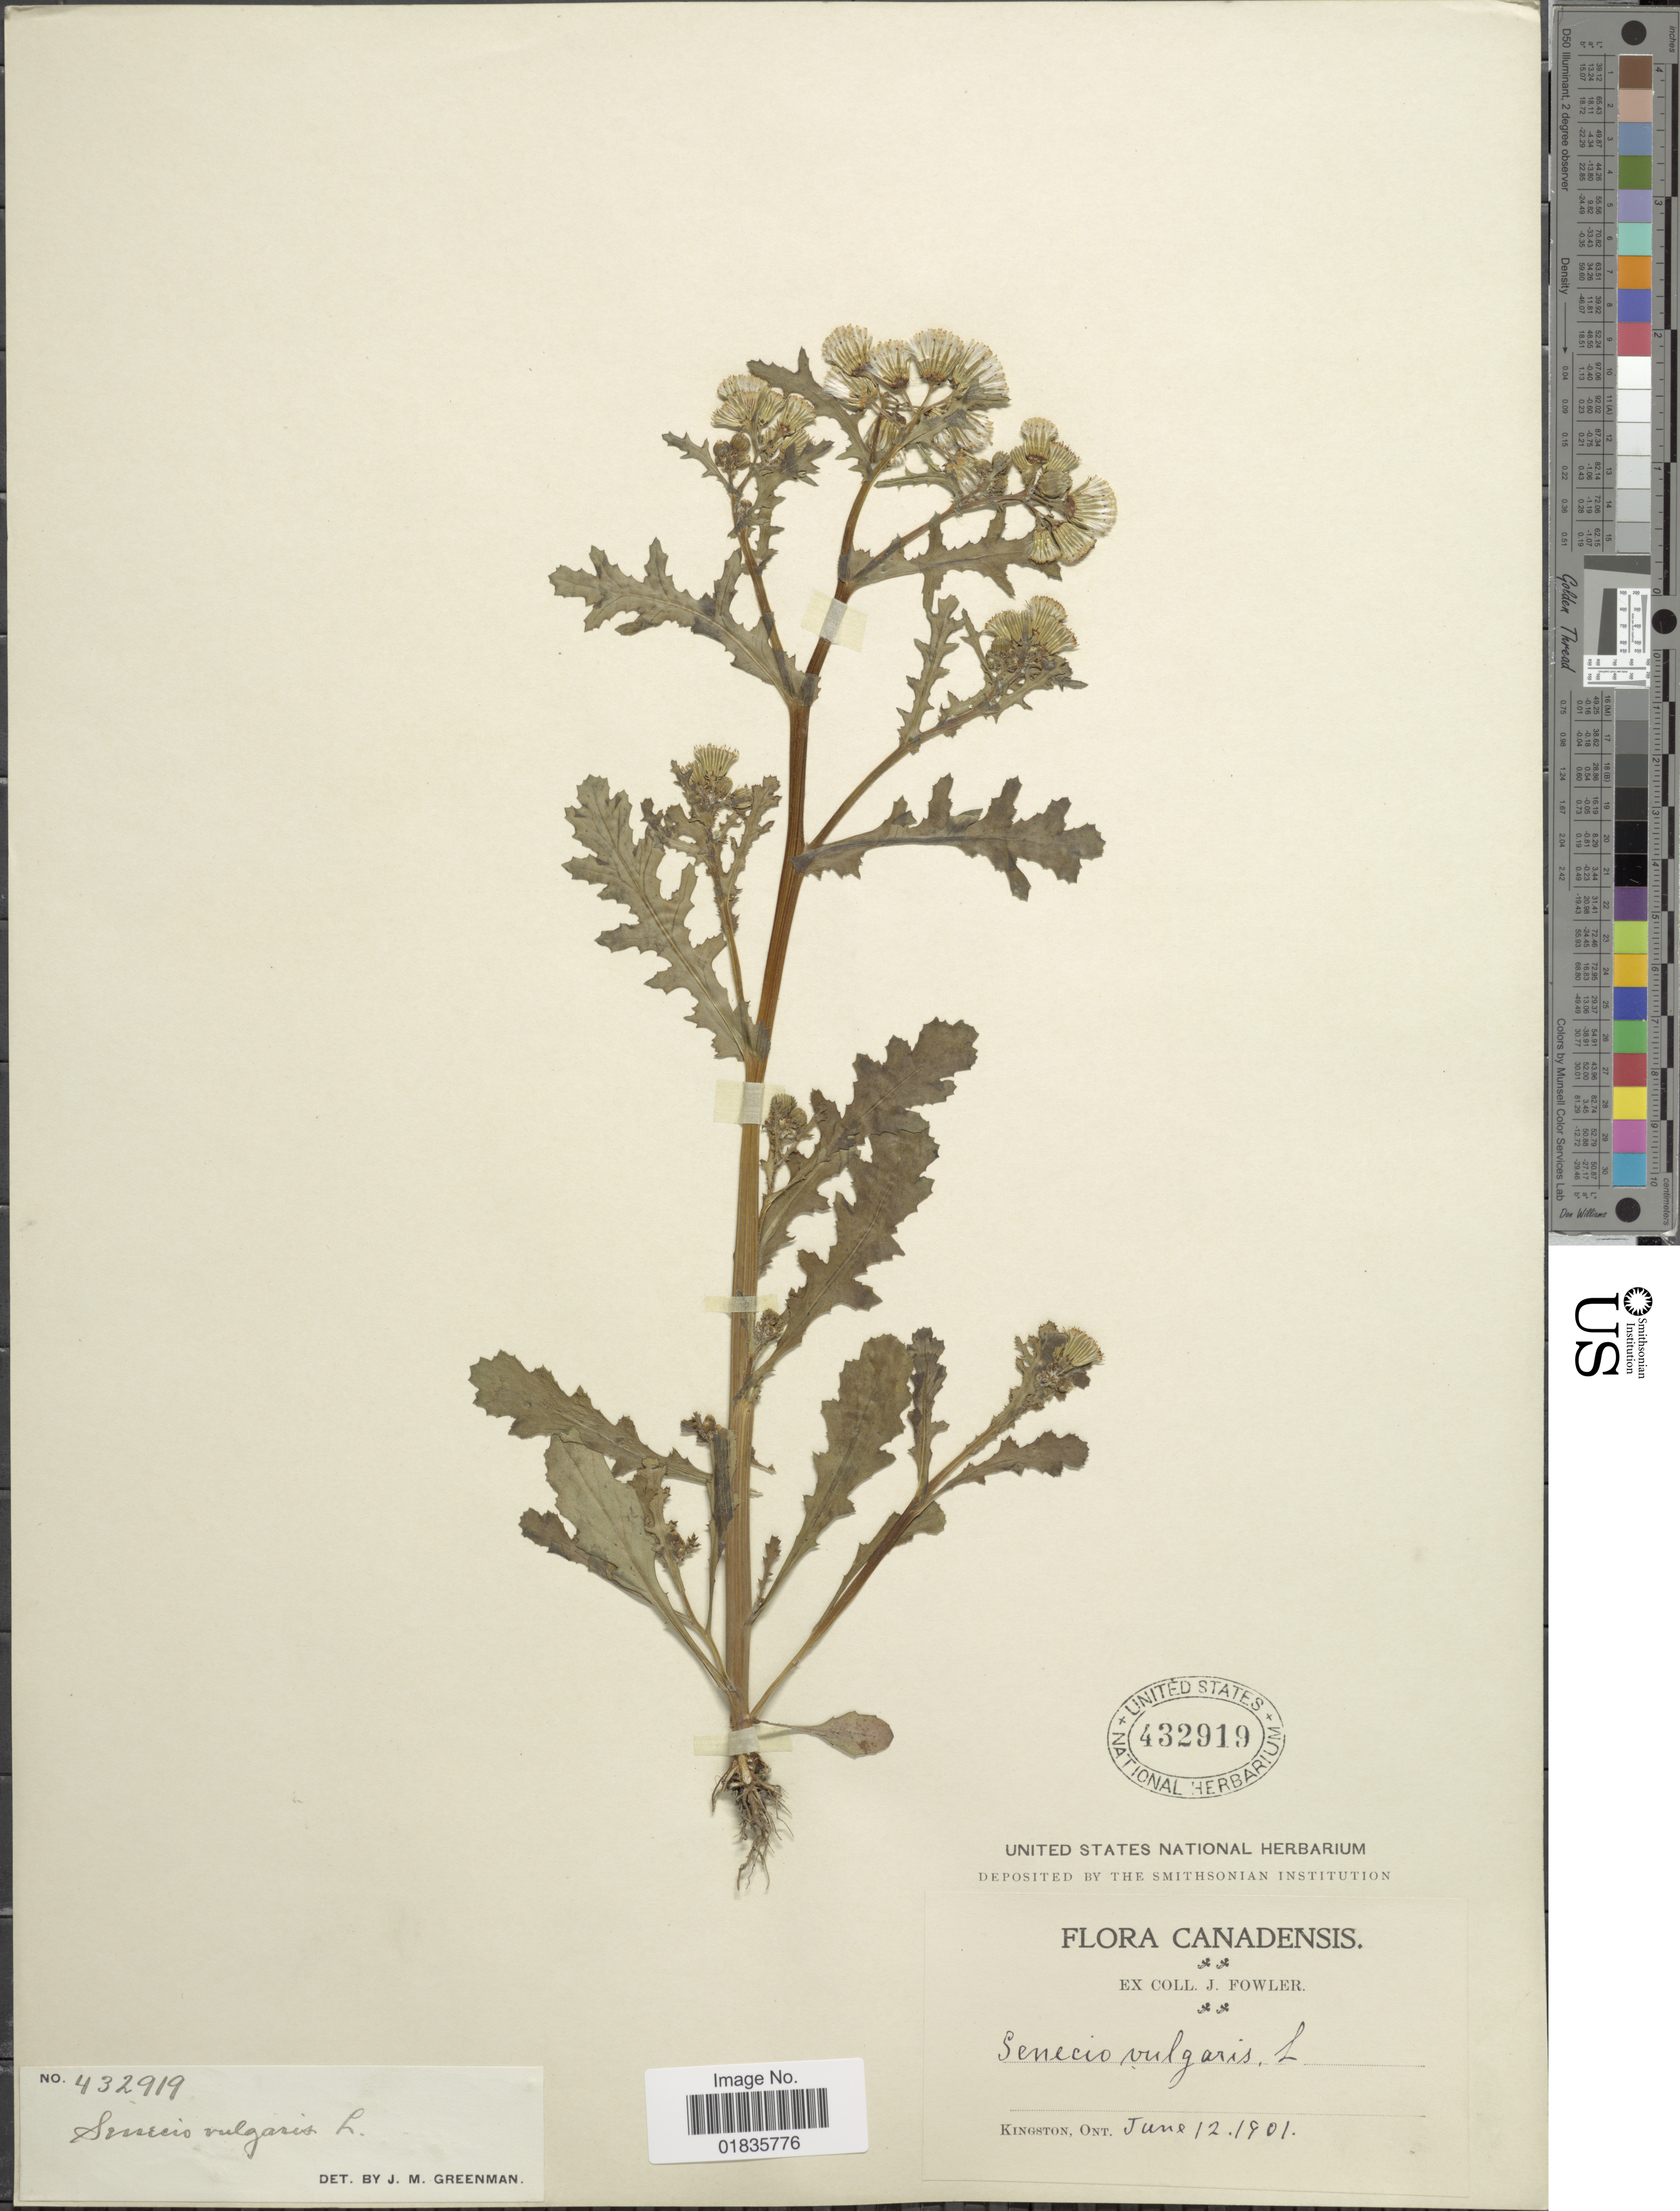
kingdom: Plantae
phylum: Tracheophyta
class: Magnoliopsida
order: Asterales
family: Asteraceae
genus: Senecio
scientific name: Senecio vulgaris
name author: L.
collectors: J. P. Fowler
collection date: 1901-06-12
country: Canada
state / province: Ontario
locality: Kingston.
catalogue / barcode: US 432919